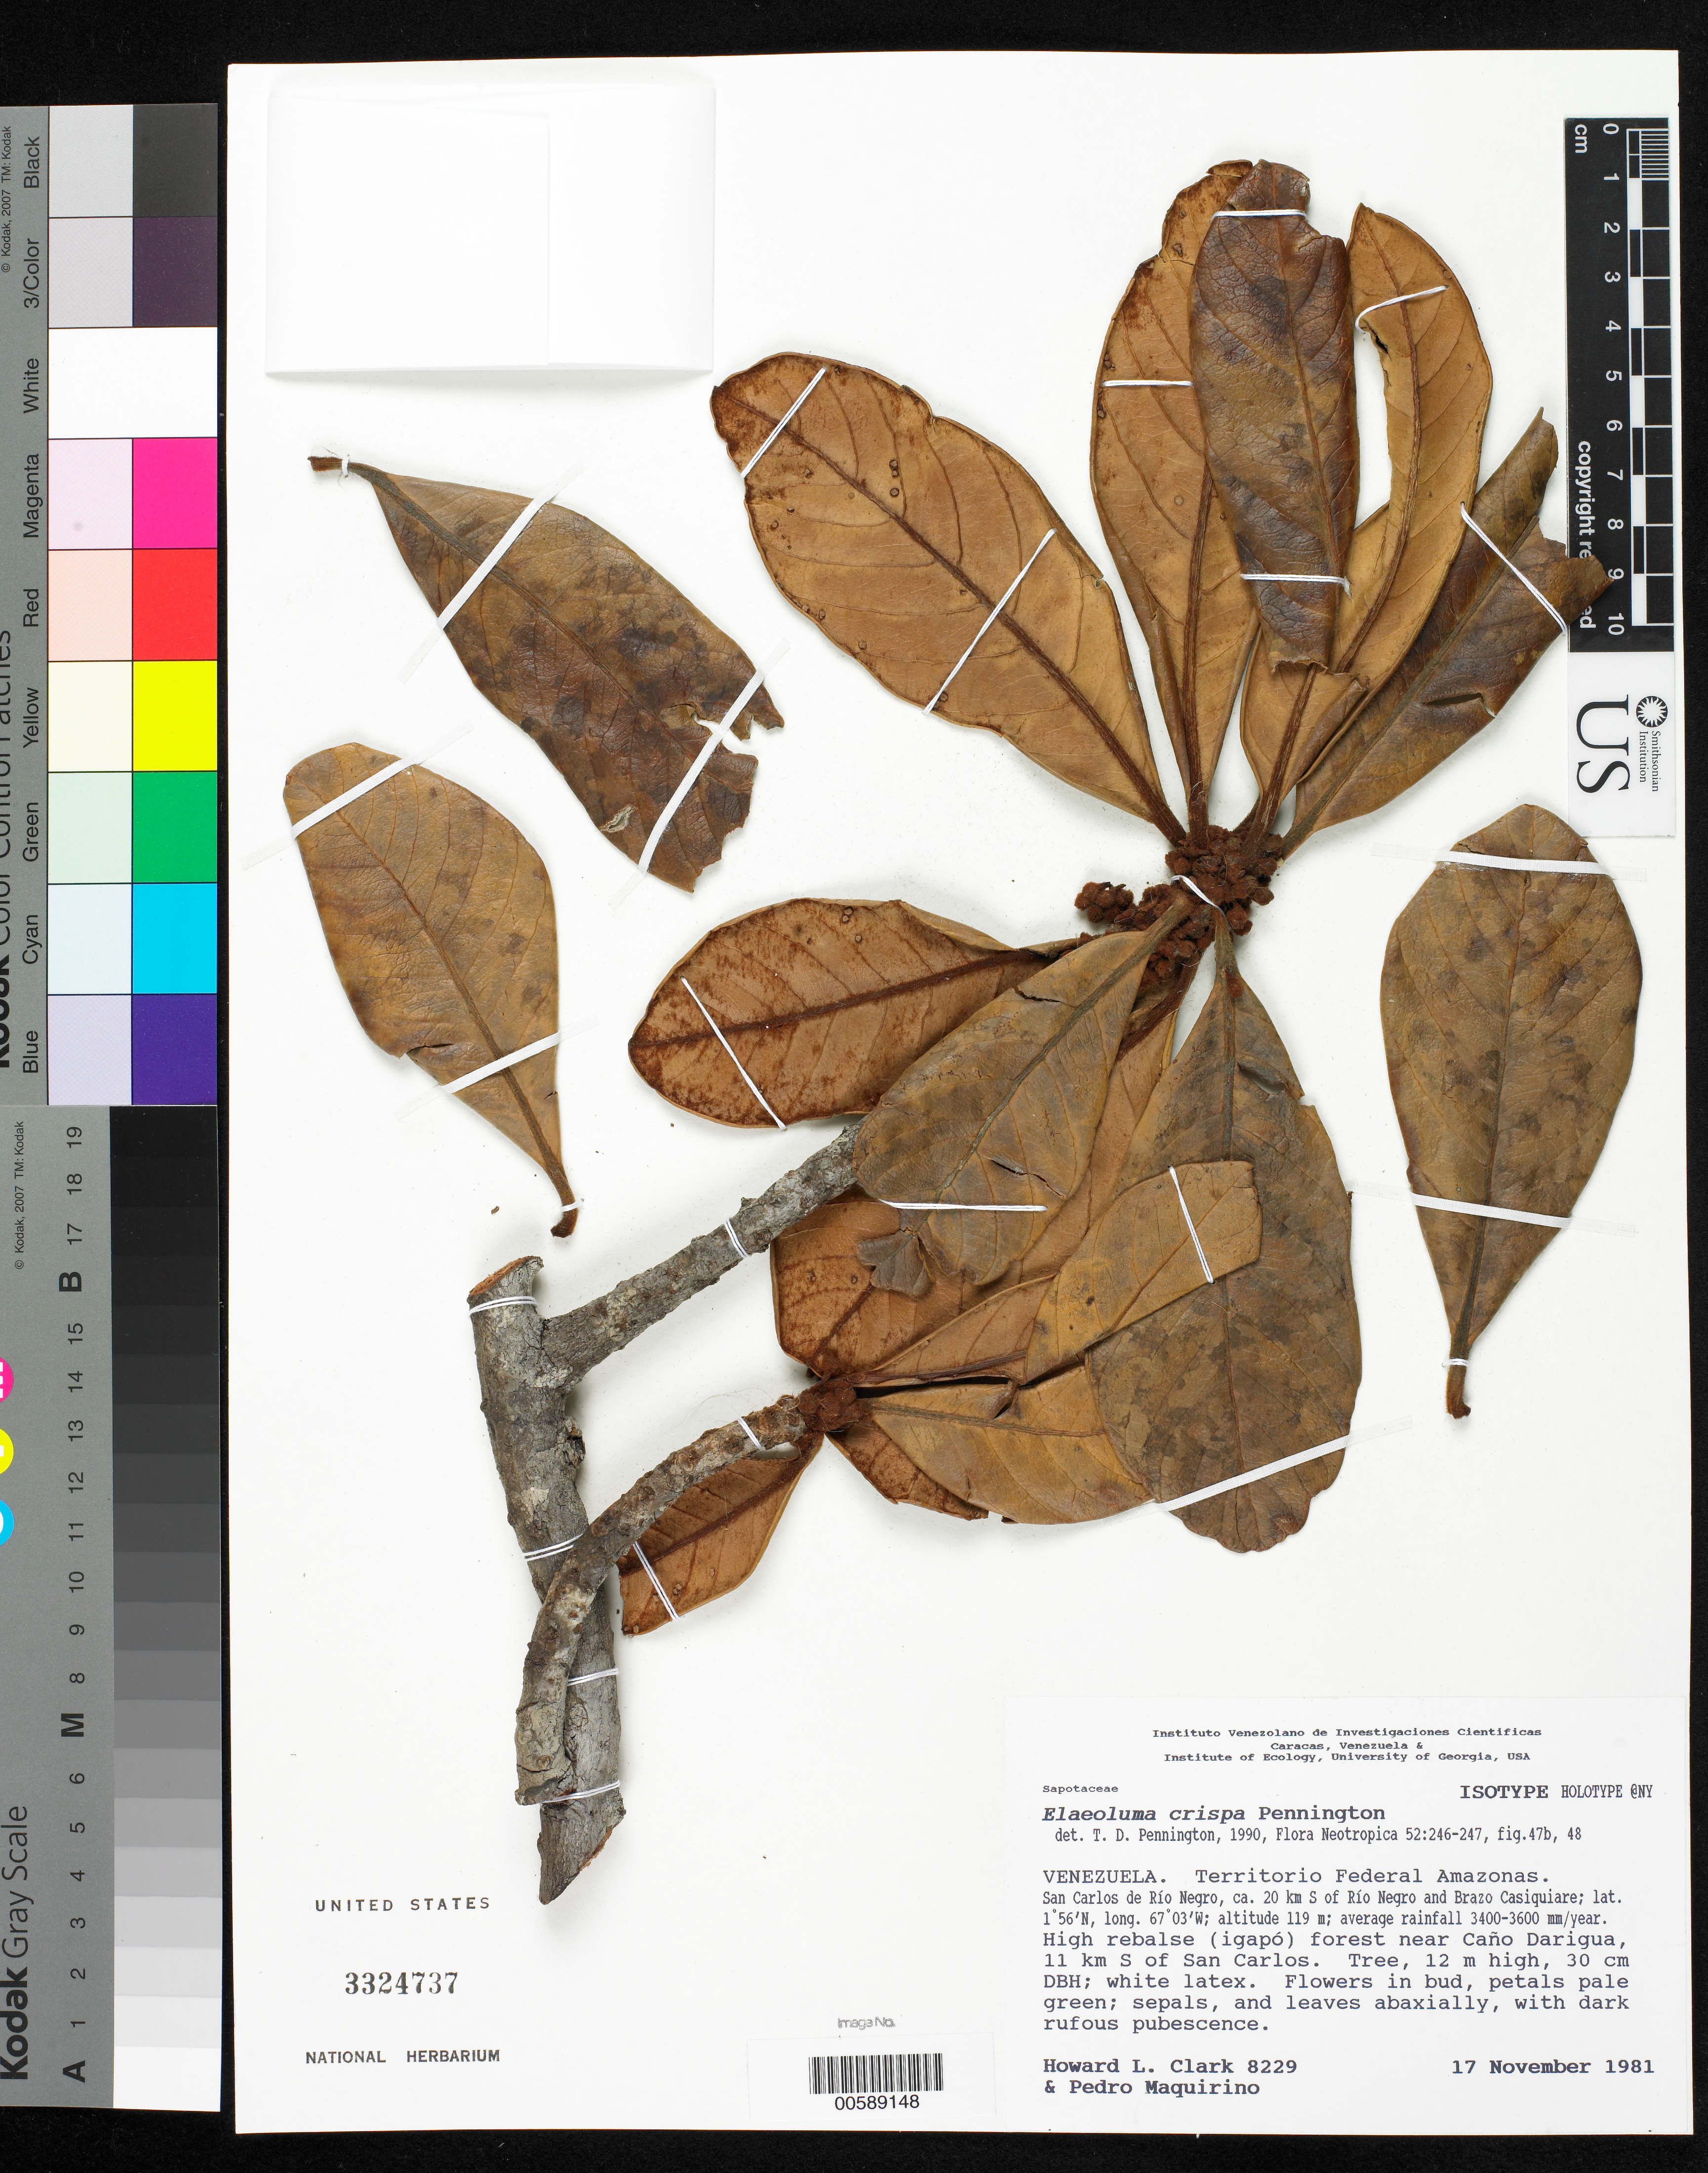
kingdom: Plantae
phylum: Tracheophyta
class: Magnoliopsida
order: Ericales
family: Sapotaceae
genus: Elaeoluma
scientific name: Elaeoluma crispa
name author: T.D. Penn.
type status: Isotype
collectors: H. L. Clark & P. Maquirino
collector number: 8229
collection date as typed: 17 Nov 1981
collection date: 1981-11-17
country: Venezuela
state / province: Amazonas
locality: San Carlos de Rio Negro, ca. 20 kms of Rio Negro & Brazo Casiquiare, forest near Cano Darigua, 11 km S of San Carlos.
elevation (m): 119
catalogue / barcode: US 3324737